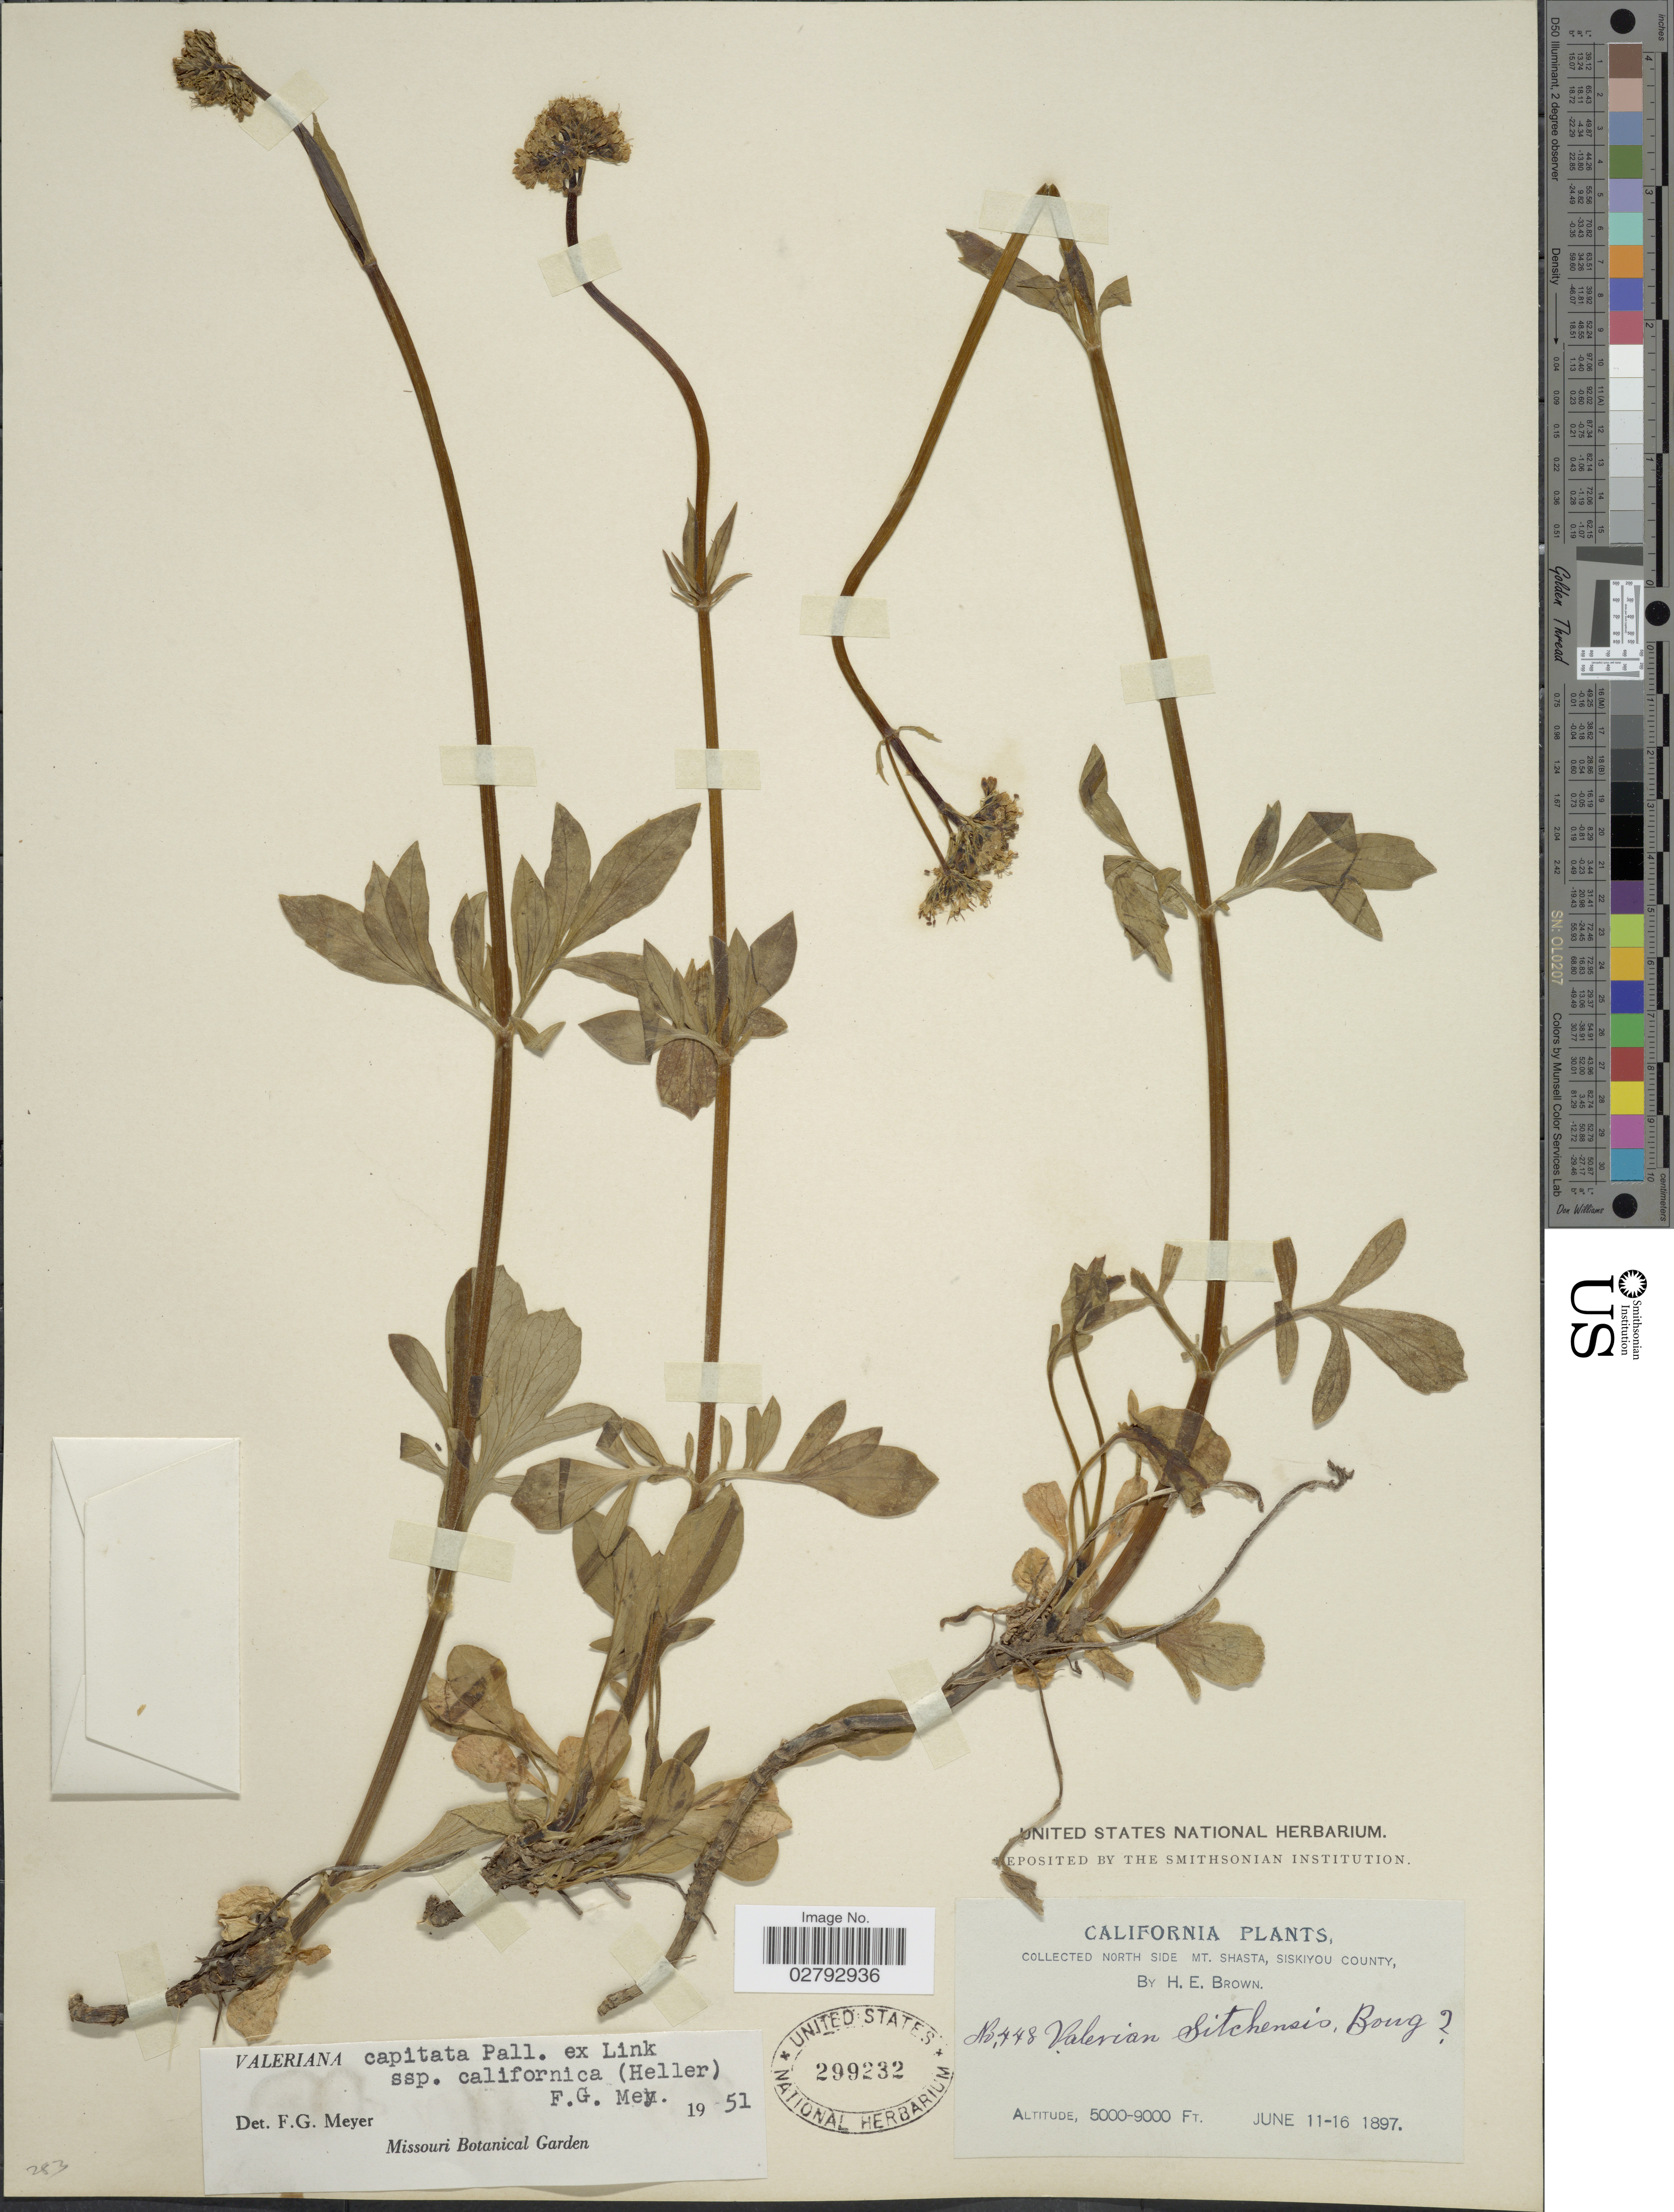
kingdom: Plantae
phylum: Tracheophyta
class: Magnoliopsida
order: Dipsacales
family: Caprifoliaceae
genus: Valeriana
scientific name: Valeriana capitata subsp. californica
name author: (A. Heller) F.G. Mey.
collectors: H. E. Brown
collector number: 448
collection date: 1897-06-11/1897-06-16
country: United States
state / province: California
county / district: Siskiyou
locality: North side Mt. Shasta, Siskiyou County.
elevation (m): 1524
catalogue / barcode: US 299232